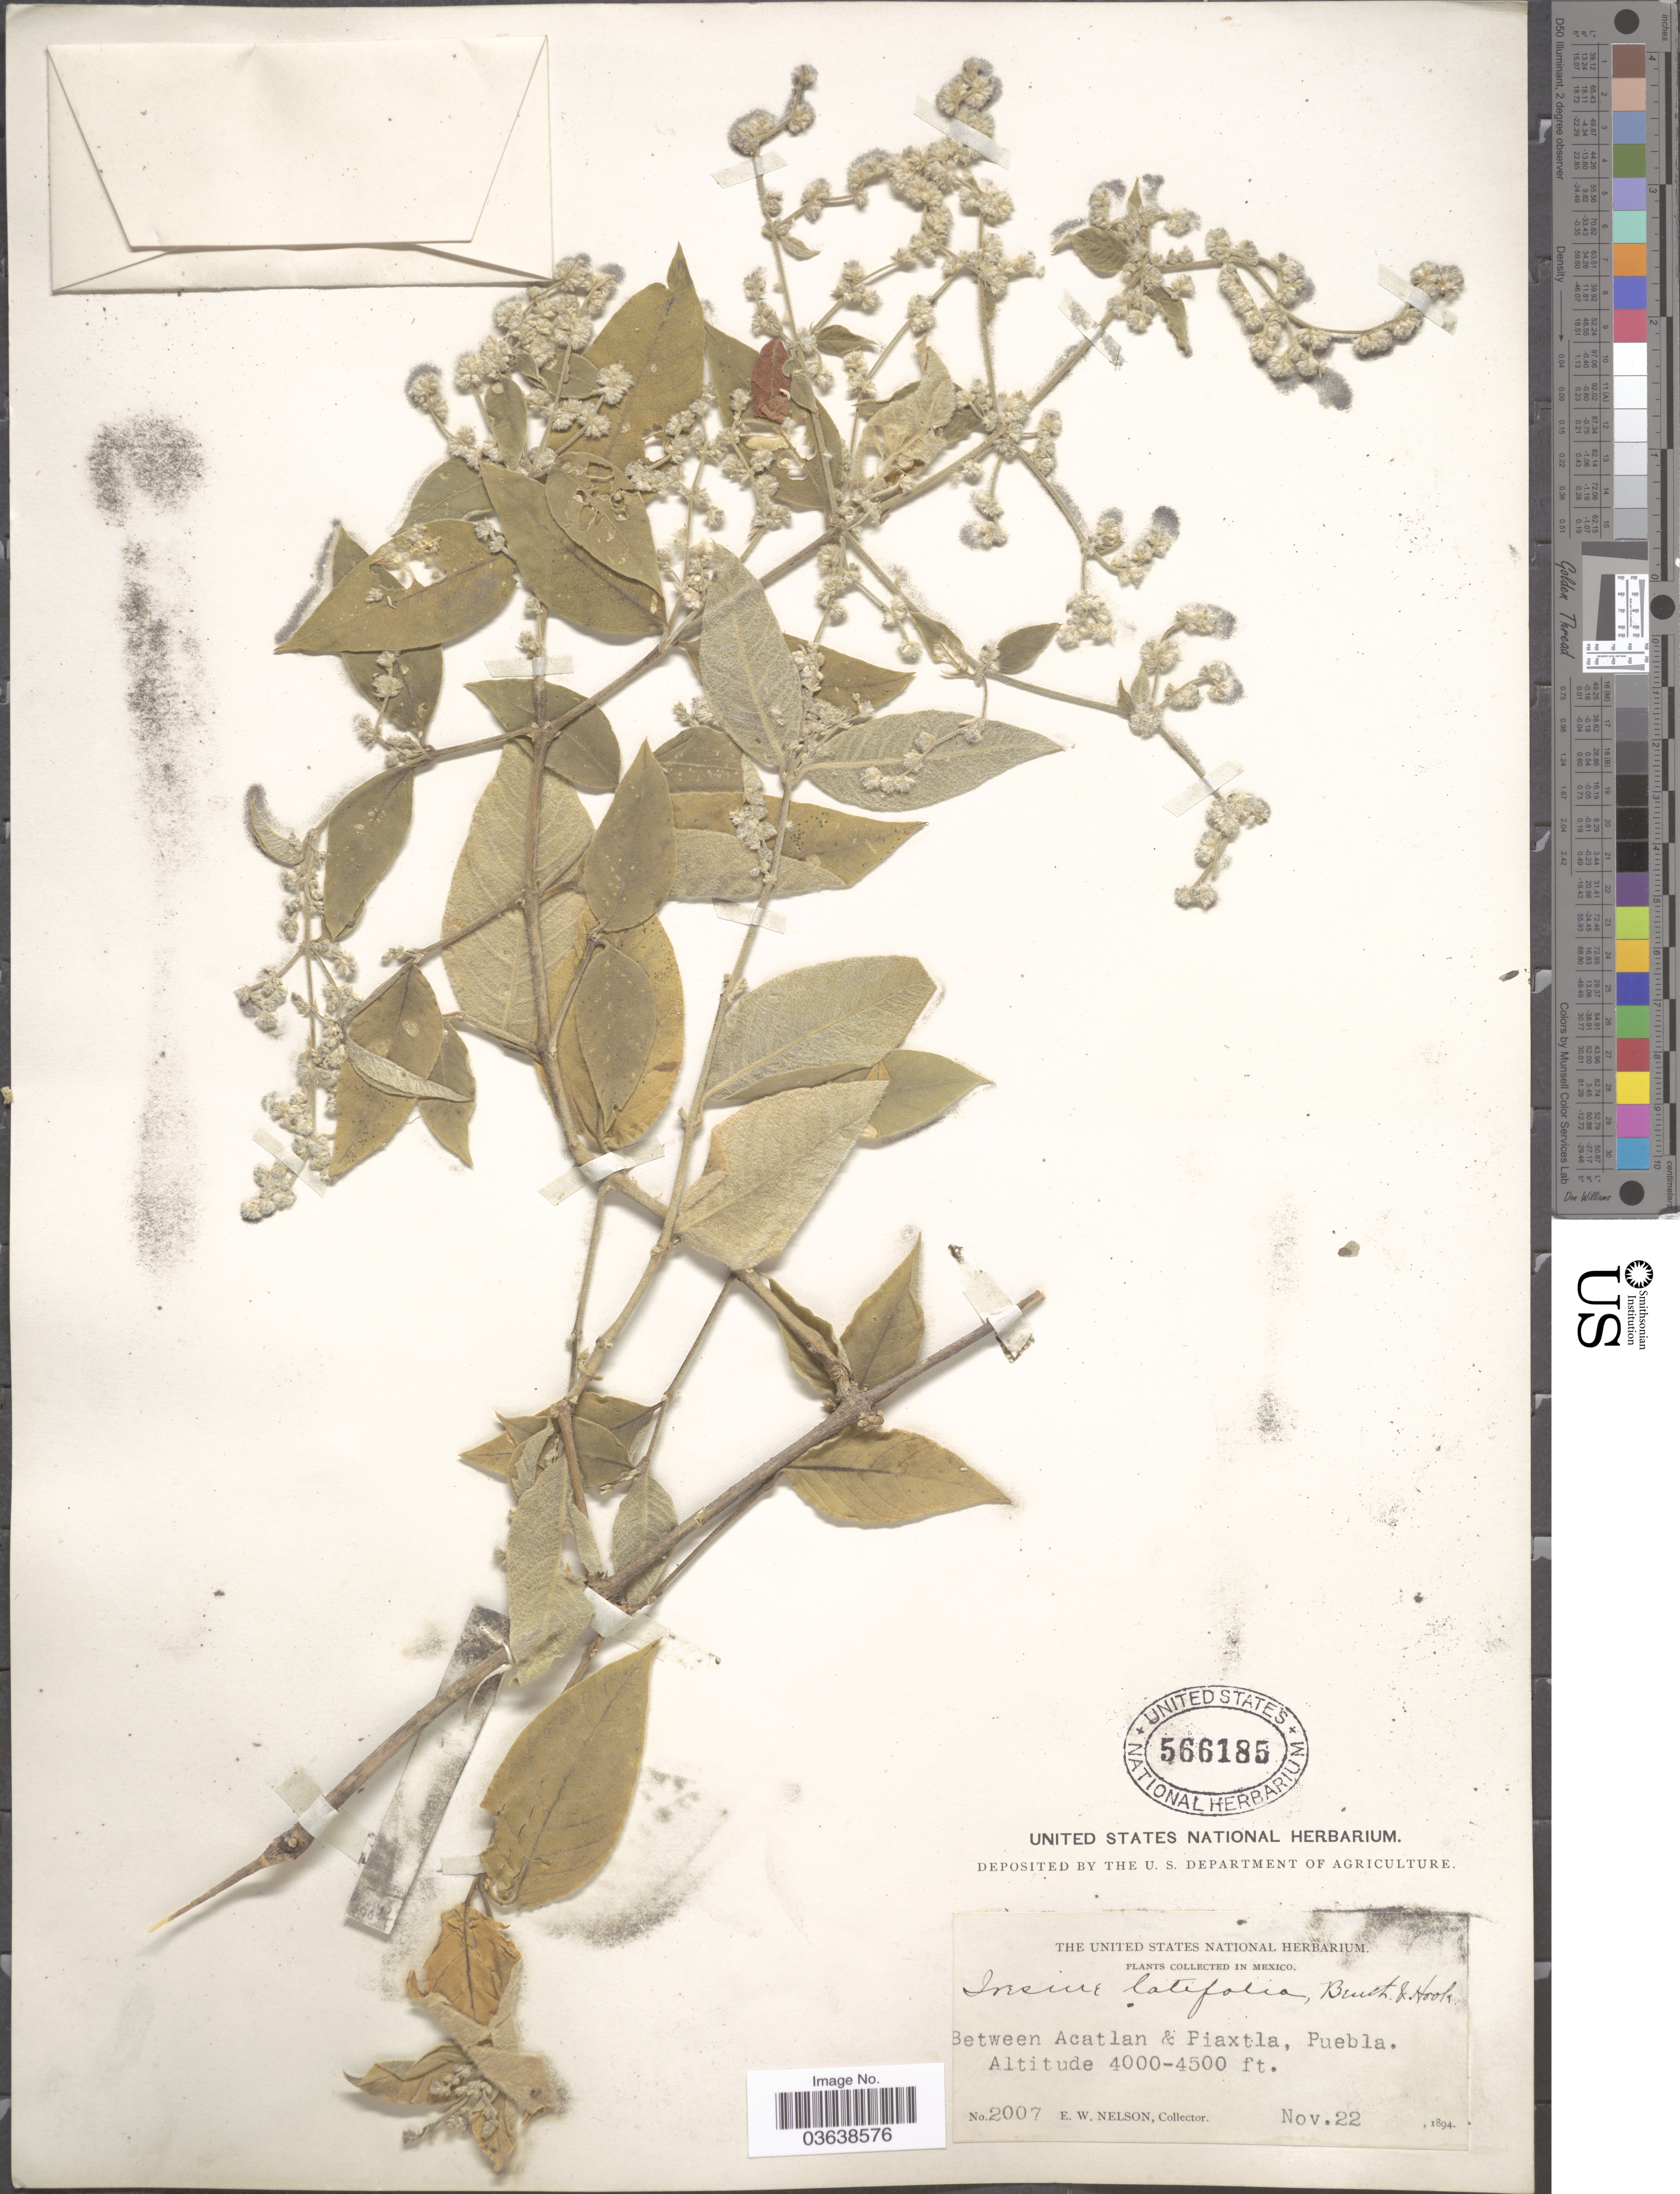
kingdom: Plantae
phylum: Tracheophyta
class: Magnoliopsida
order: Caryophyllales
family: Amaranthaceae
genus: Iresine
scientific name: Iresine calea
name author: (Ibáñez) Standl.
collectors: E. W. Nelson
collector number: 2007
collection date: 1894-11-22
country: Mexico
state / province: Puebla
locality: Between Acatlan & Piaxtla.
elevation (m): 1219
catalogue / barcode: US 566185